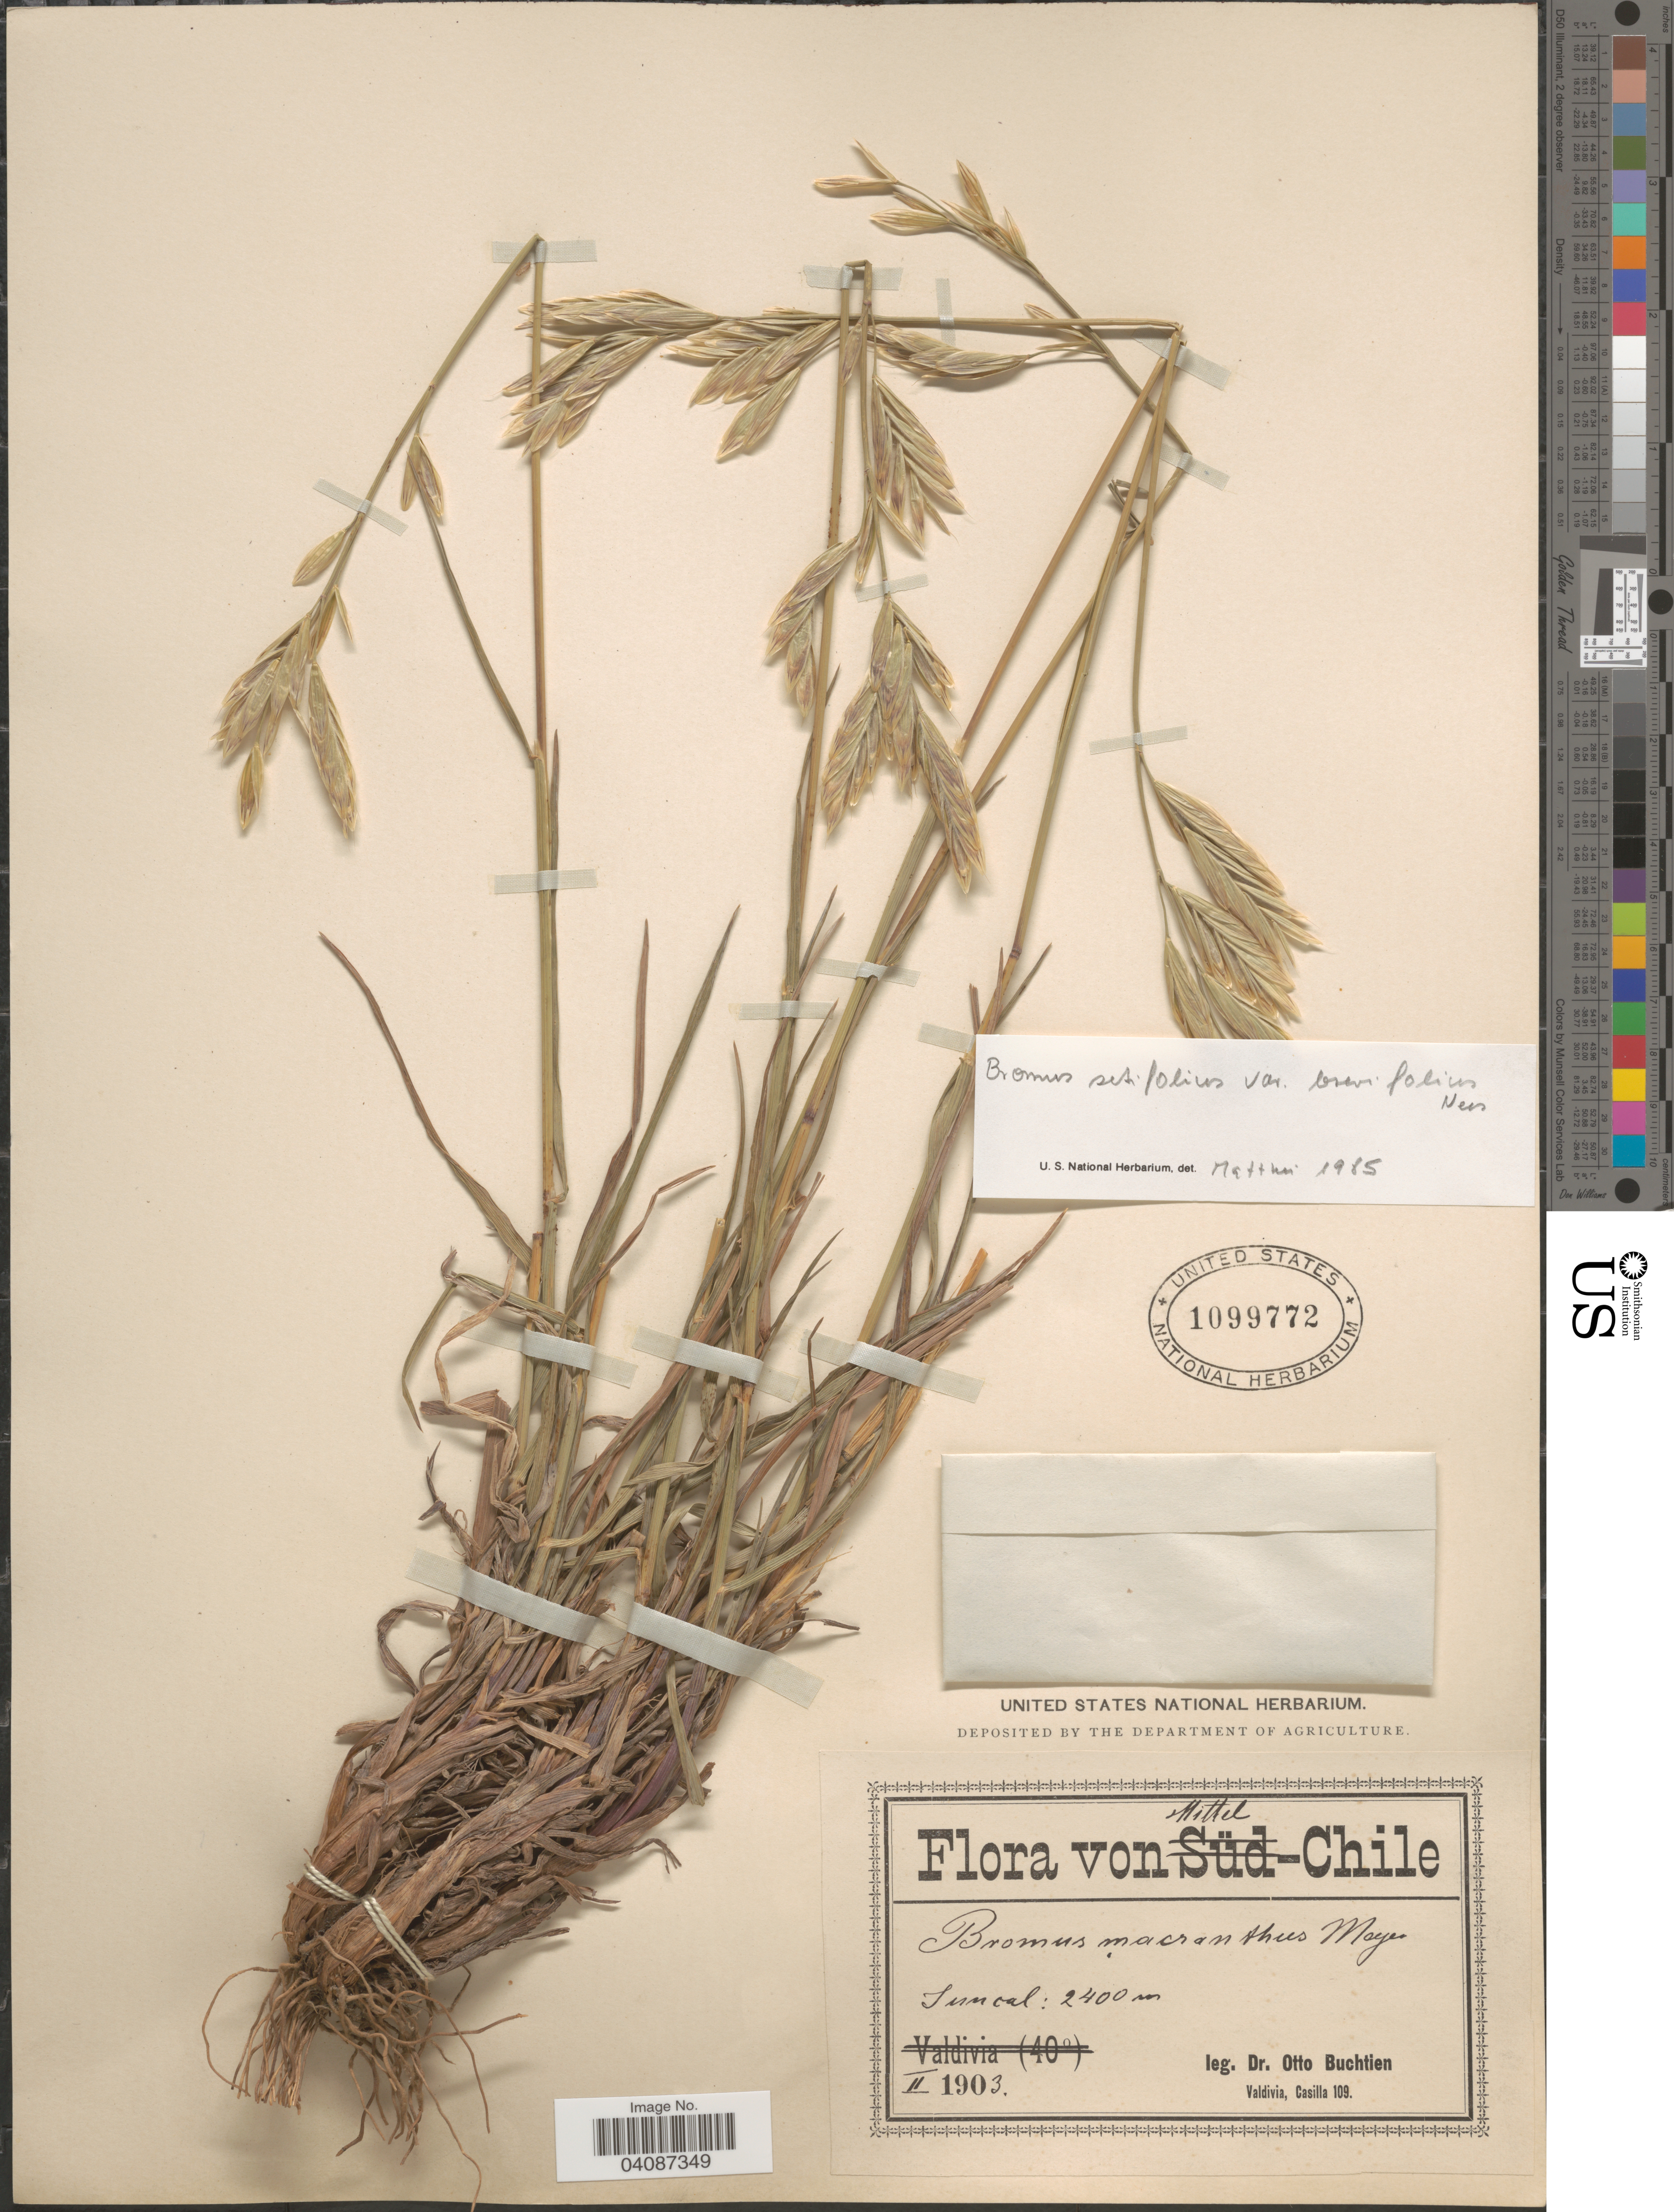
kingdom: Plantae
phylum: Tracheophyta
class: Liliopsida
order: Poales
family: Poaceae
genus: Bromus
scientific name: Bromus setifolis var. brevifolius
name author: Nees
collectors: O. Buchtien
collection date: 1903-02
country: Chile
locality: Mittel-Chile. Juncal.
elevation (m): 2400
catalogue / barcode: US 1099772